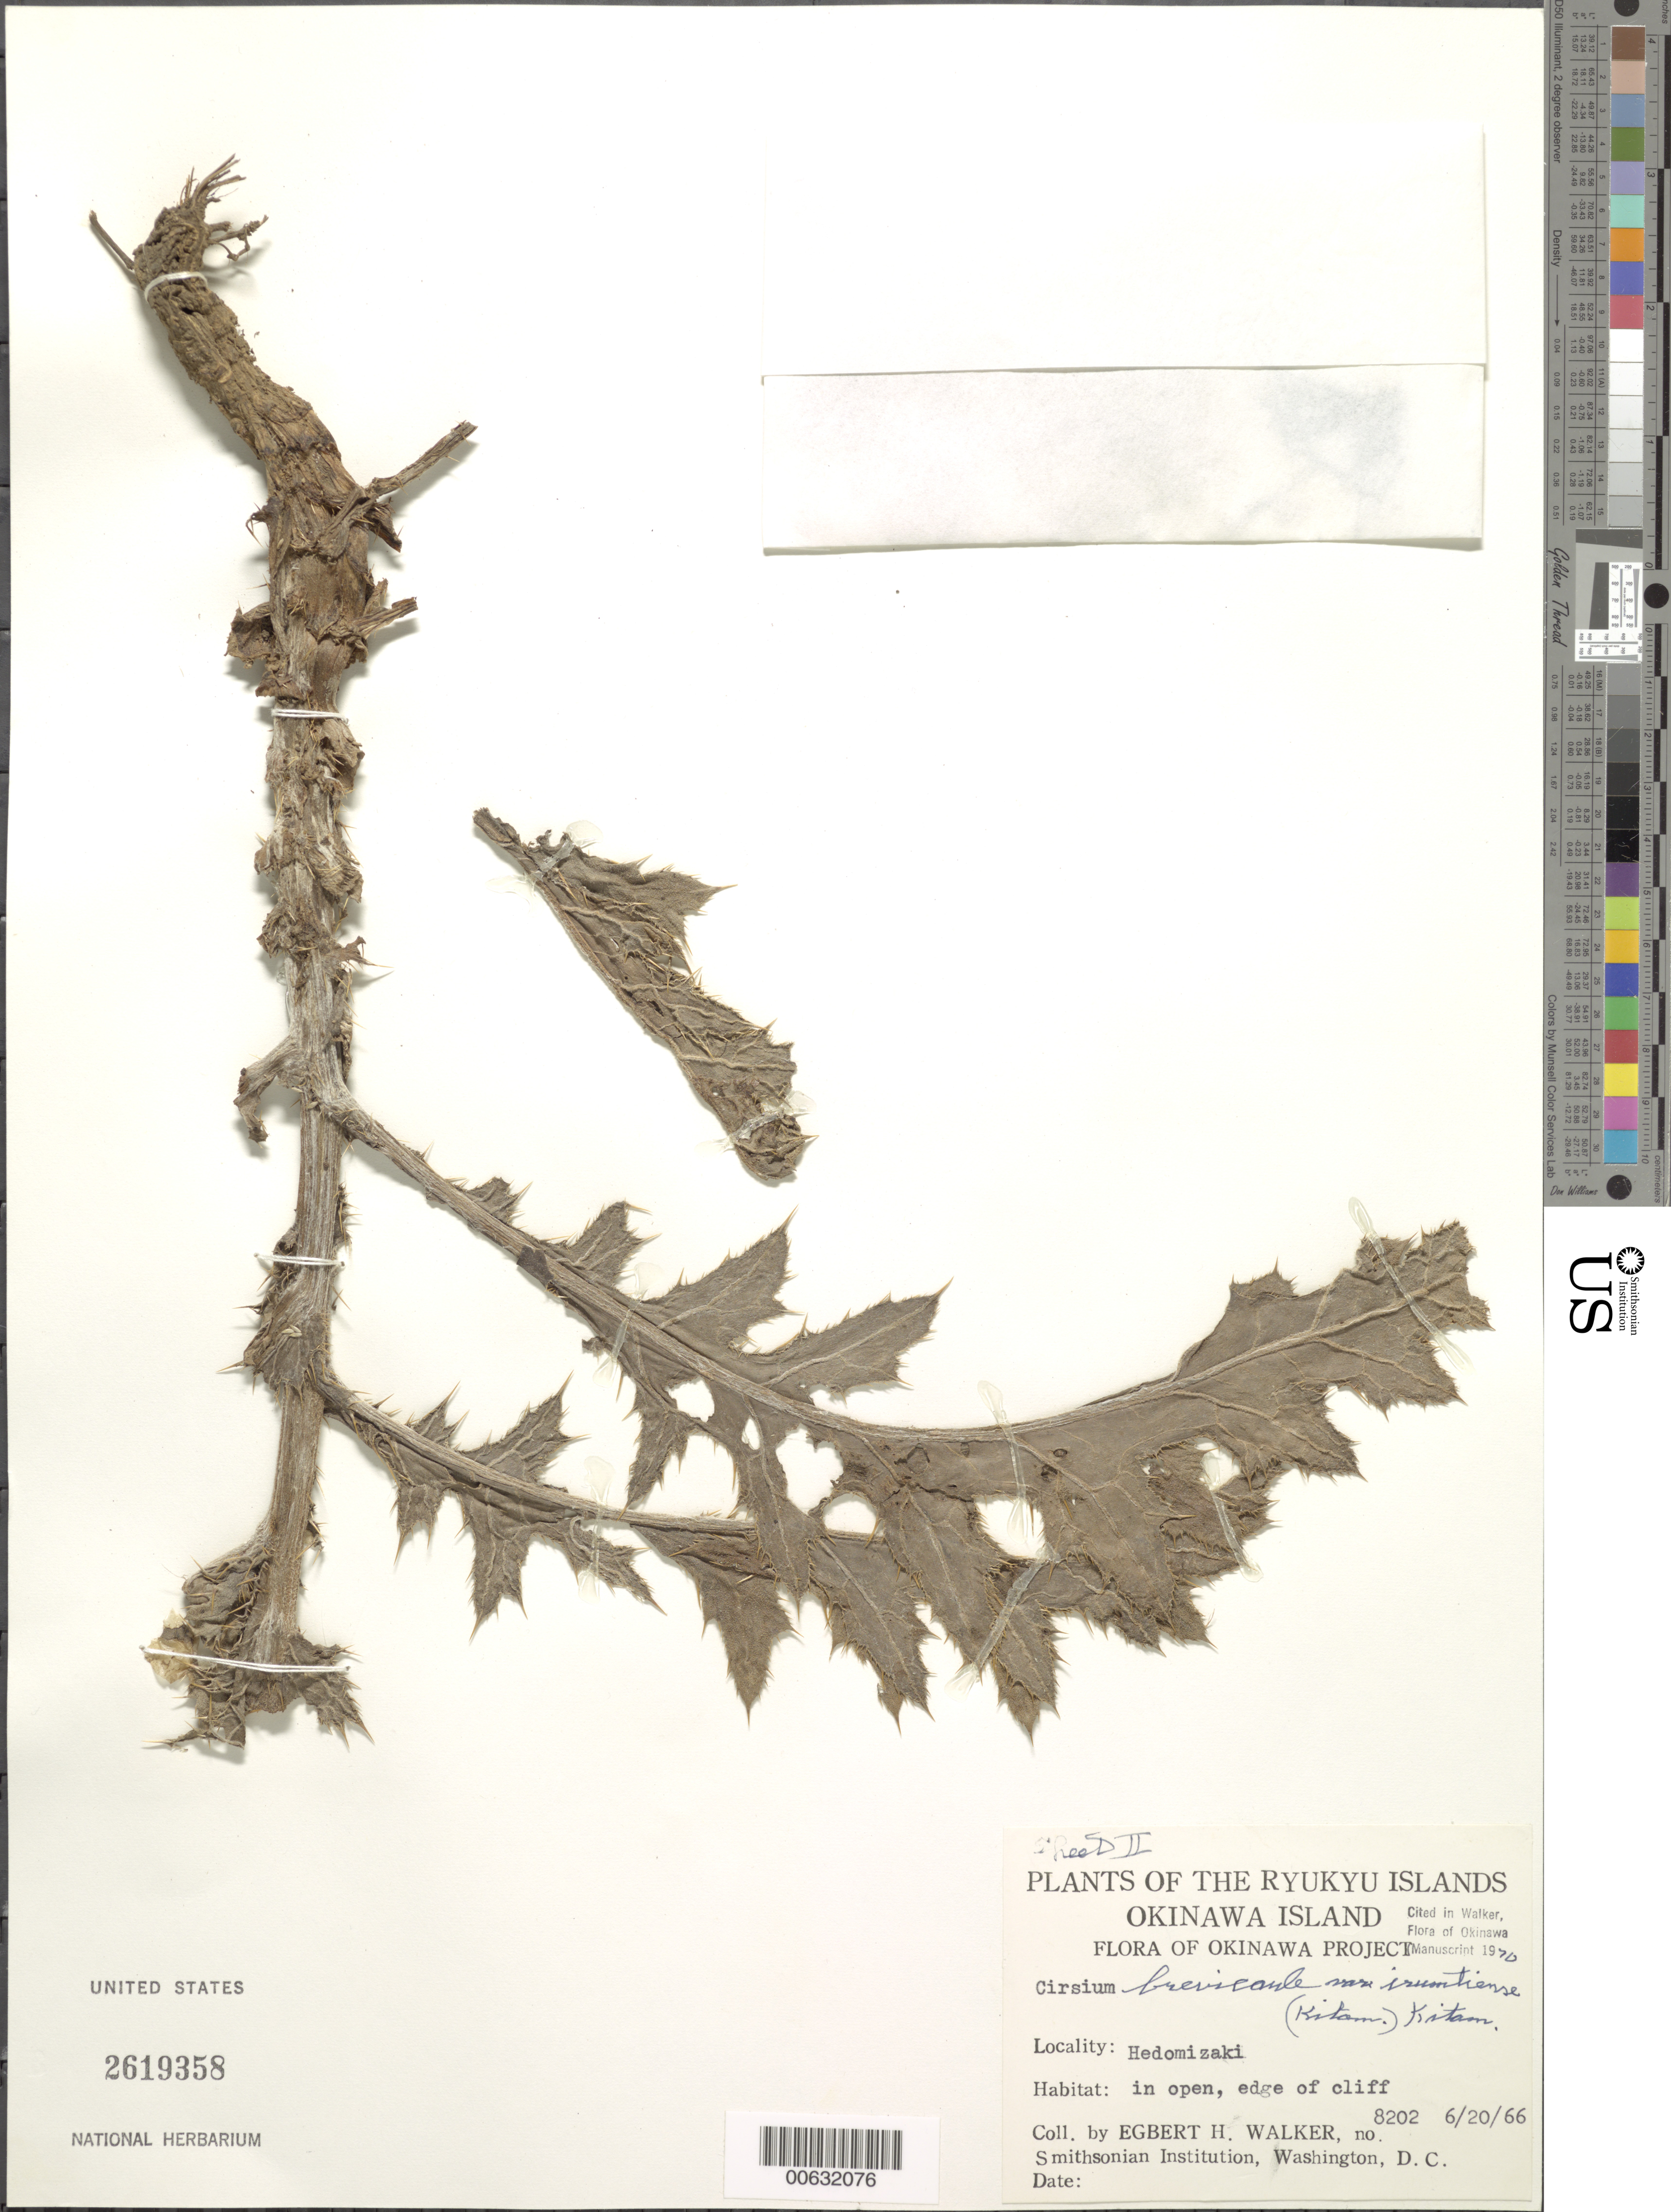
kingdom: Plantae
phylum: Tracheophyta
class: Magnoliopsida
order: Asterales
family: Asteraceae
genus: Cirsium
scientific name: Cirsium brevicaule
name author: A. Gray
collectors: E. H. Walker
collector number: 8202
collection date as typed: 20 Jun 1966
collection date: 1966-06-20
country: Japan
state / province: Okinawa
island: Okinawa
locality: Hedomizaki [Okinawa Is.]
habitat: in open, edge of cliff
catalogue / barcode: US 2619358